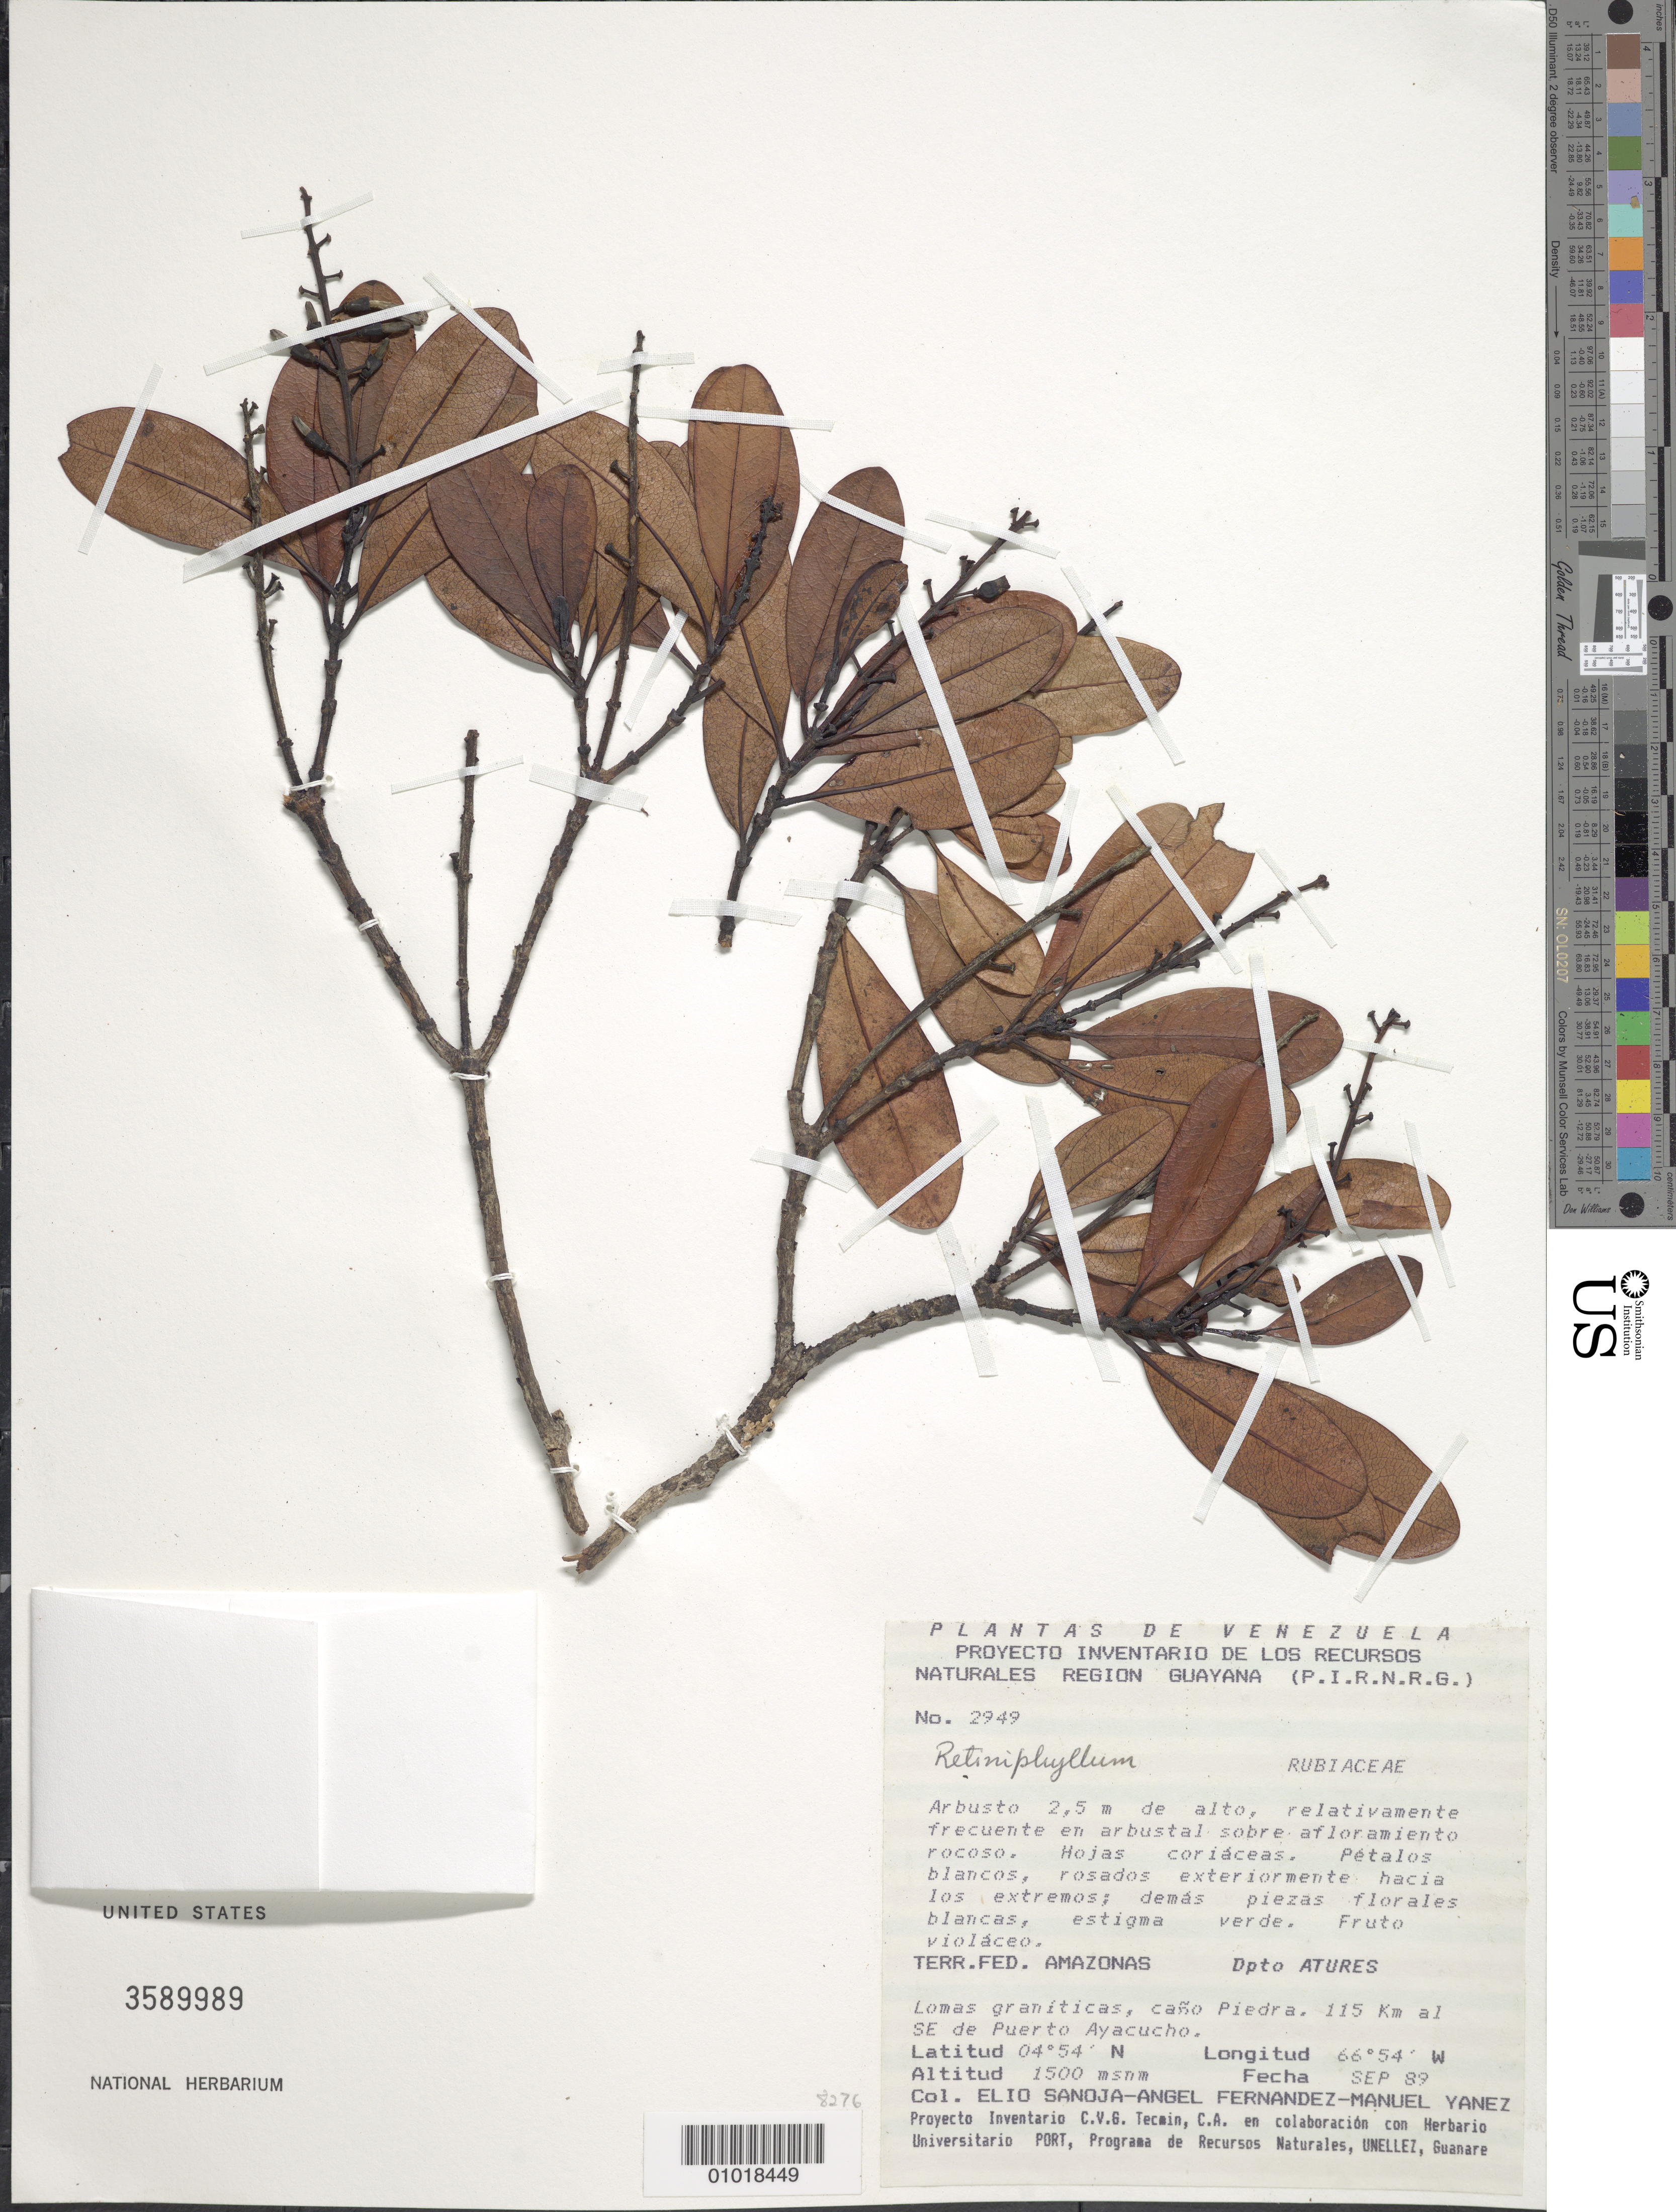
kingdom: Plantae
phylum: Tracheophyta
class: Magnoliopsida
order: Gentianales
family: Rubiaceae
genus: Retiniphyllum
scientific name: Retiniphyllum sp.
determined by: Kirkbride, J. H.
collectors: E. Sanoja, A. Fernandez & M. Yanez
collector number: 2949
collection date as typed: Sep-89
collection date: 1989-09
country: Venezuela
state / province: Amazonas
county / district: Atures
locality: Caño Piedra, 115 km SE de Puerto Ayacucho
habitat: Loma graníticas. Relativement frecuente en arbustal sobre afloramiento rocoso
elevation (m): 1500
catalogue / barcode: US 3589989